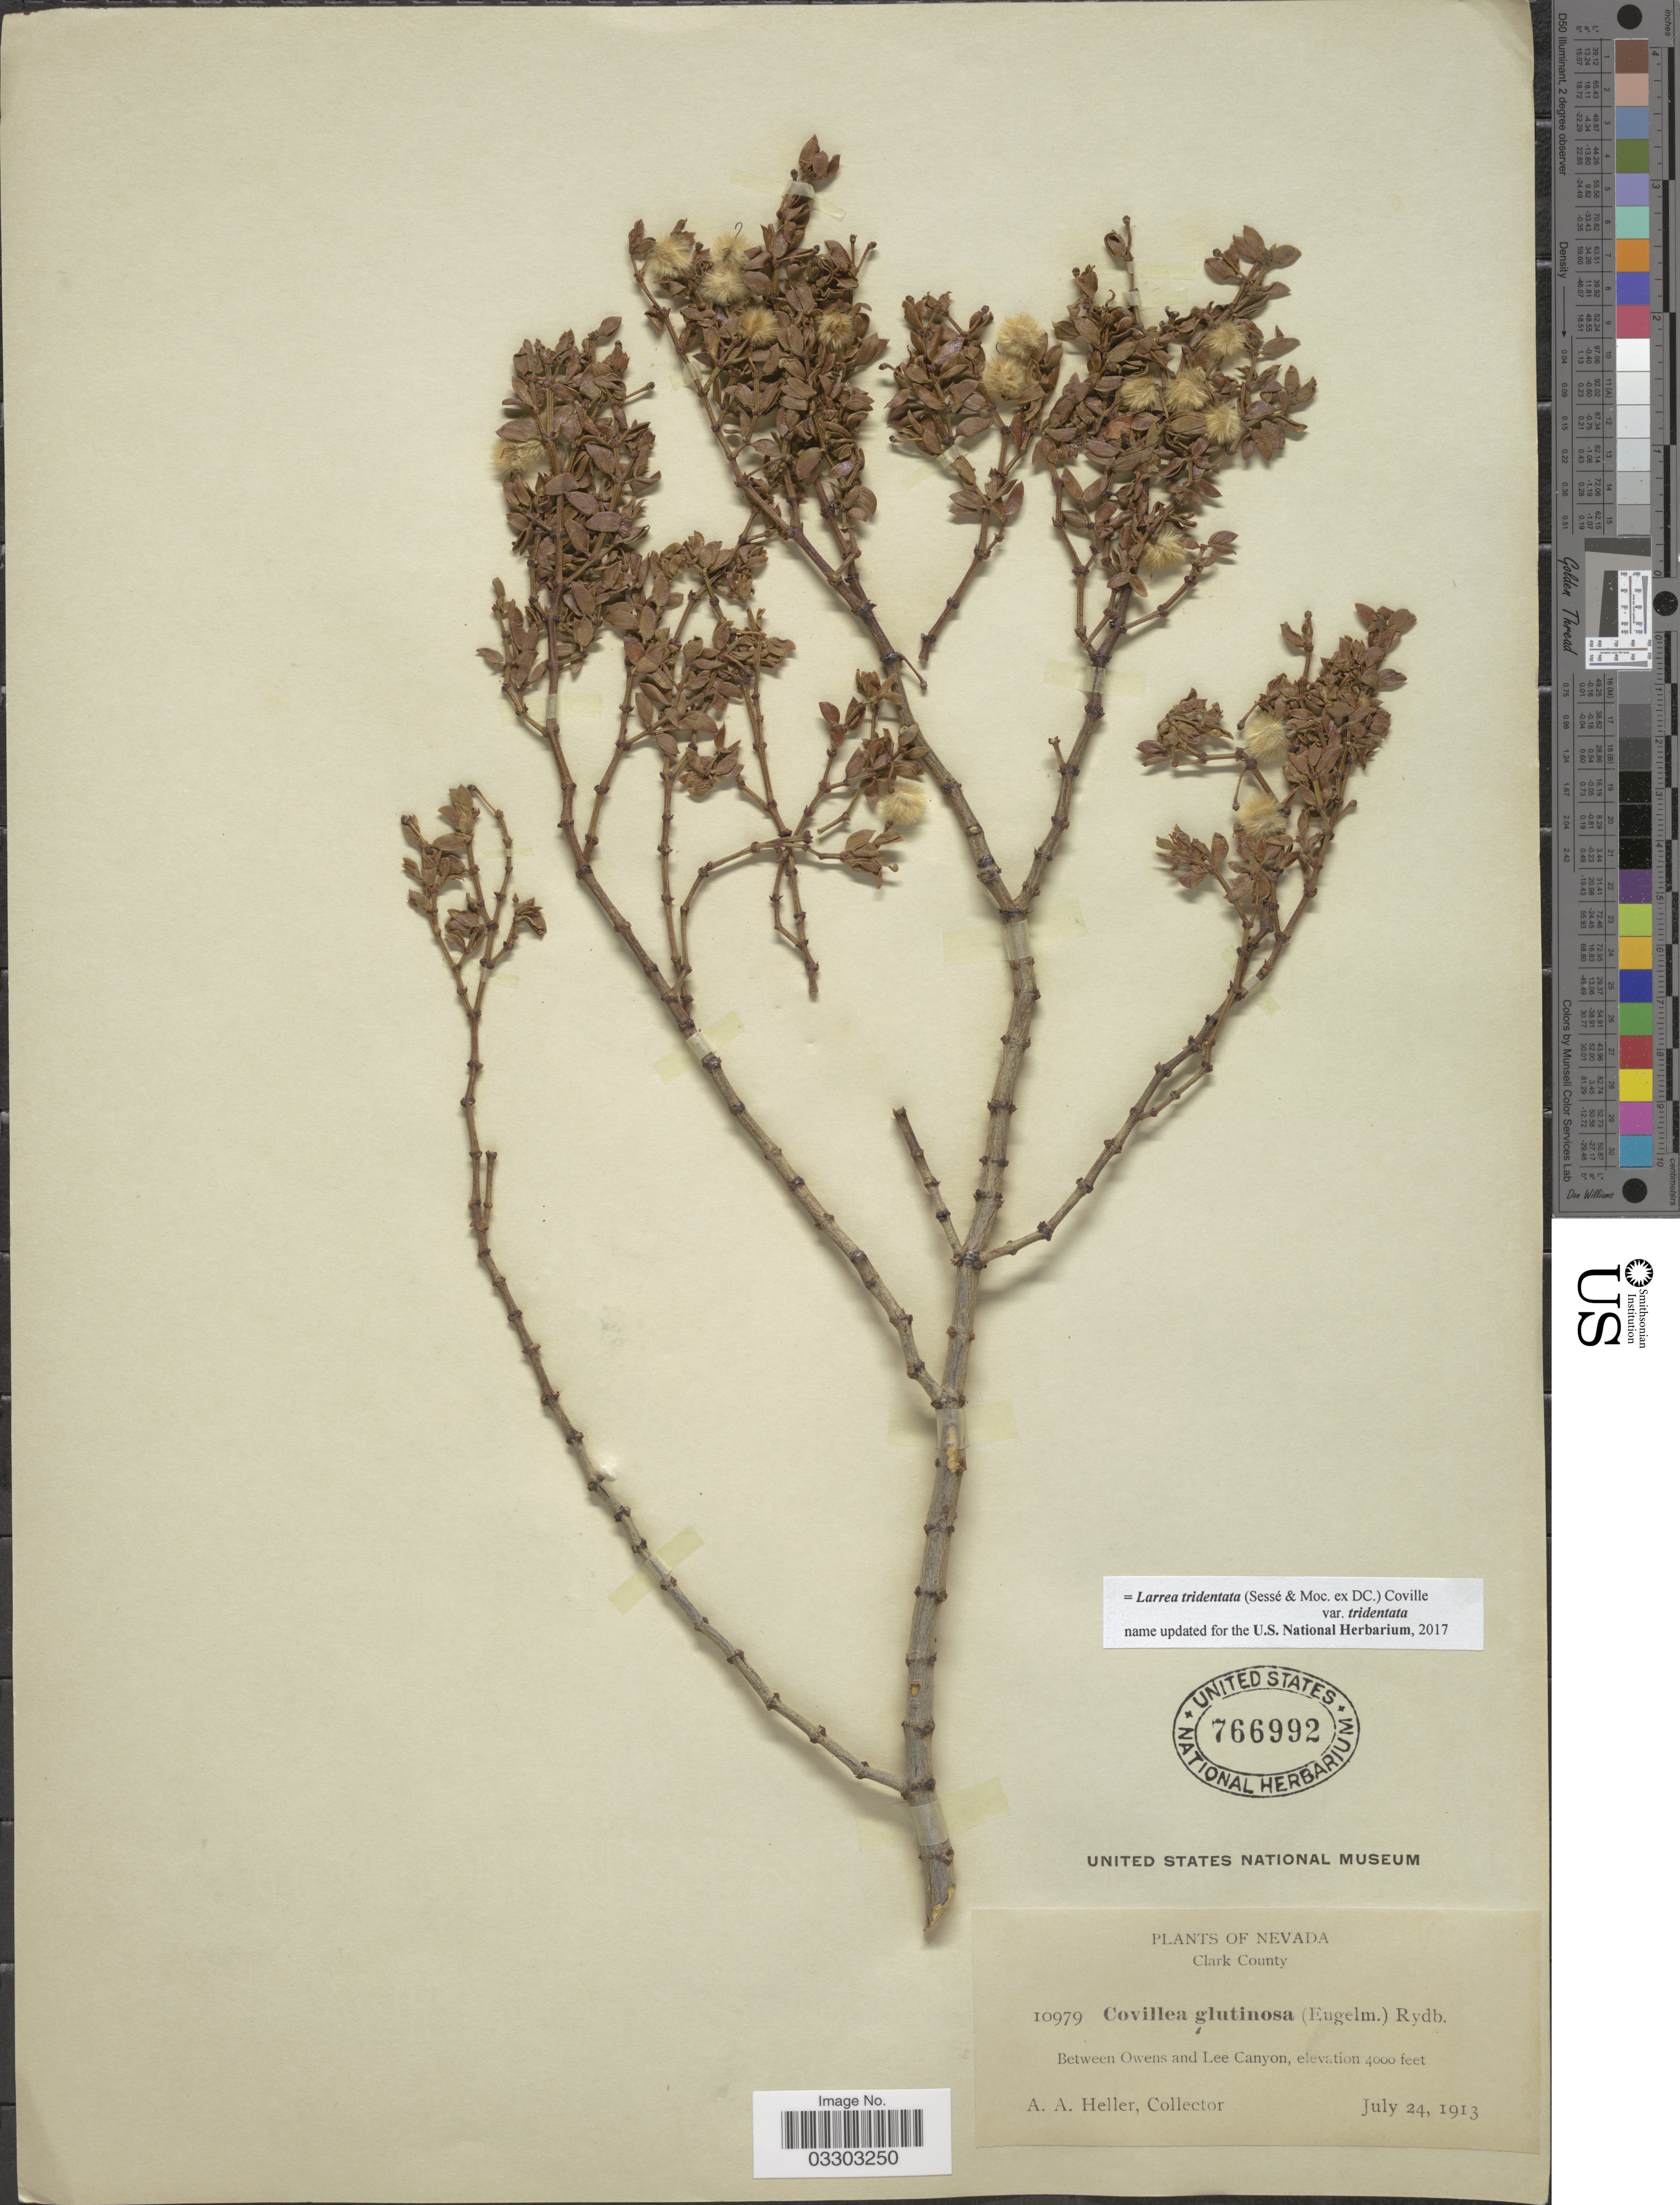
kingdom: Plantae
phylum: Tracheophyta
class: Magnoliopsida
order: Zygophyllales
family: Zygophyllaceae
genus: Larrea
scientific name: Larrea tridentata var. tridentata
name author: (Sessé & Moc. ex DC.) Coville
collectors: A. A. Heller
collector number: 10979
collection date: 1913-07-24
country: United States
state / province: Nevada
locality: Clark County. Between Owens and Lee Canyon.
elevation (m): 1219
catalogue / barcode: US 766992